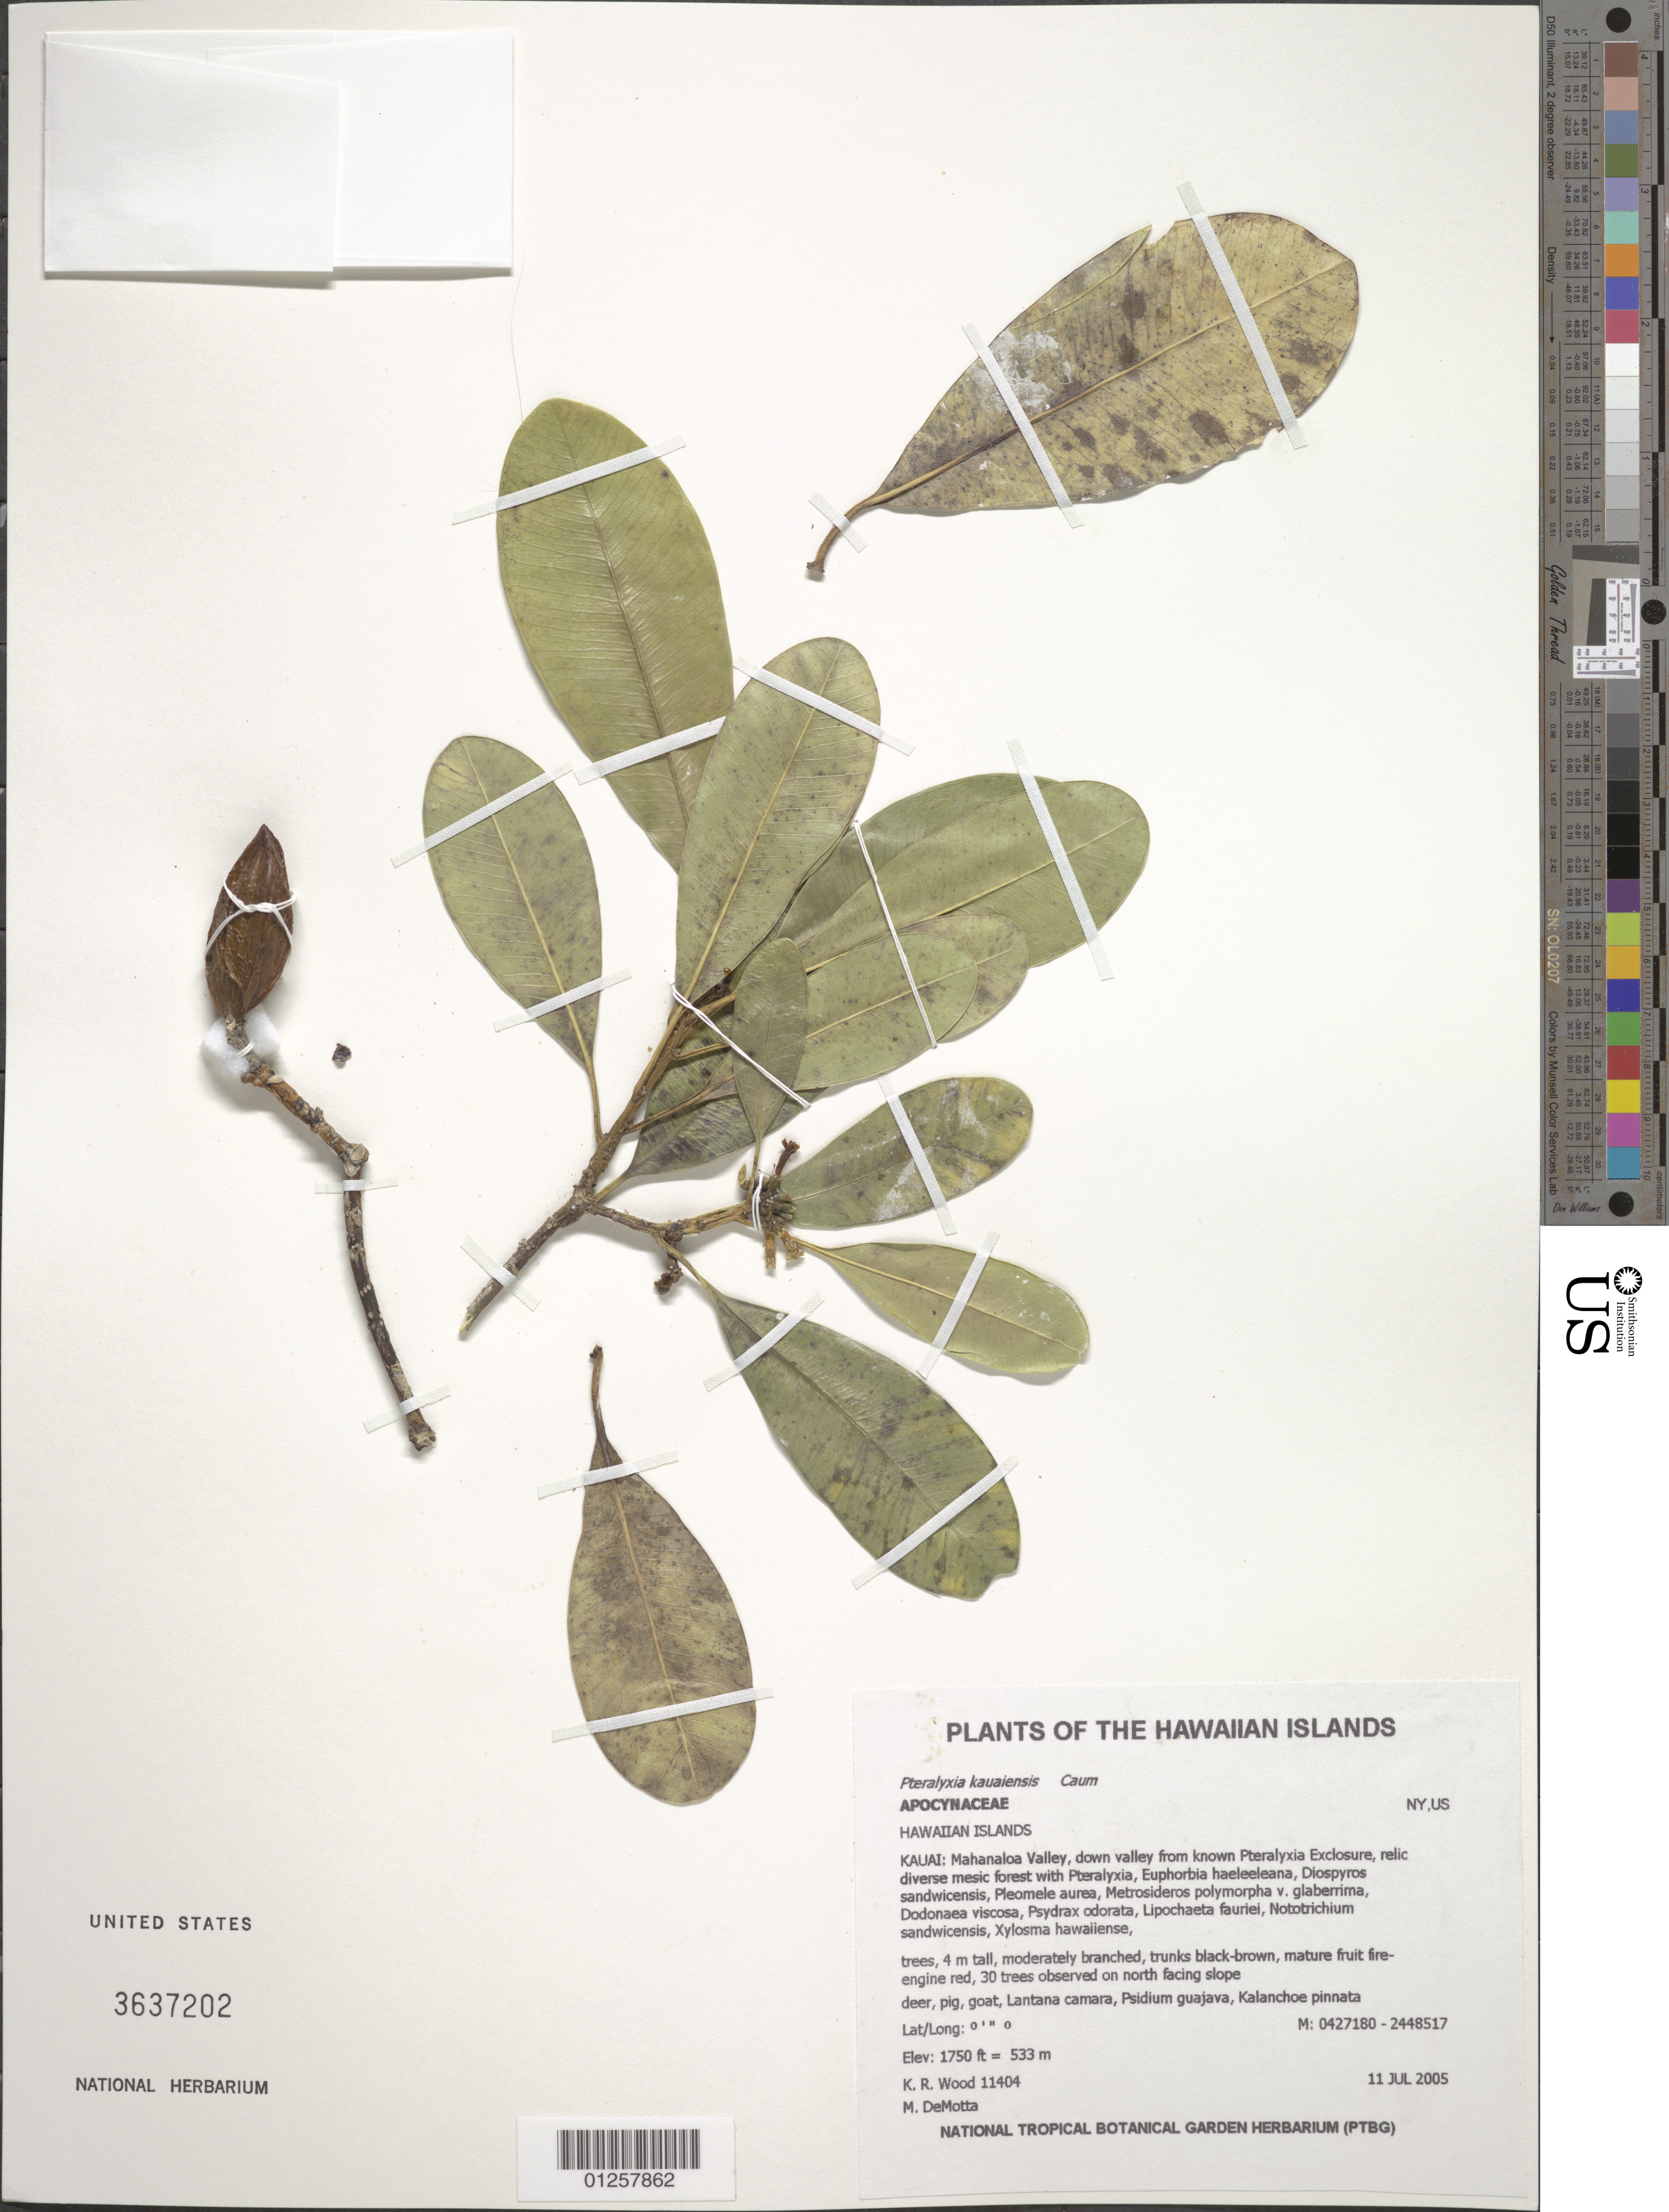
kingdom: Plantae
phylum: Tracheophyta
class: Magnoliopsida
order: Gentianales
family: Apocynaceae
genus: Pteralyxia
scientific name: Pteralyxia kauaiensis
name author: Caum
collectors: K. R. Wood & M. DeMotta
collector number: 7478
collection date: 2005-07-11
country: United States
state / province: Hawaii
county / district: Kauai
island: Kaua'i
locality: Mahanaloa Valley.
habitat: Mesic forest.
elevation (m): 533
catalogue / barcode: US 3637202